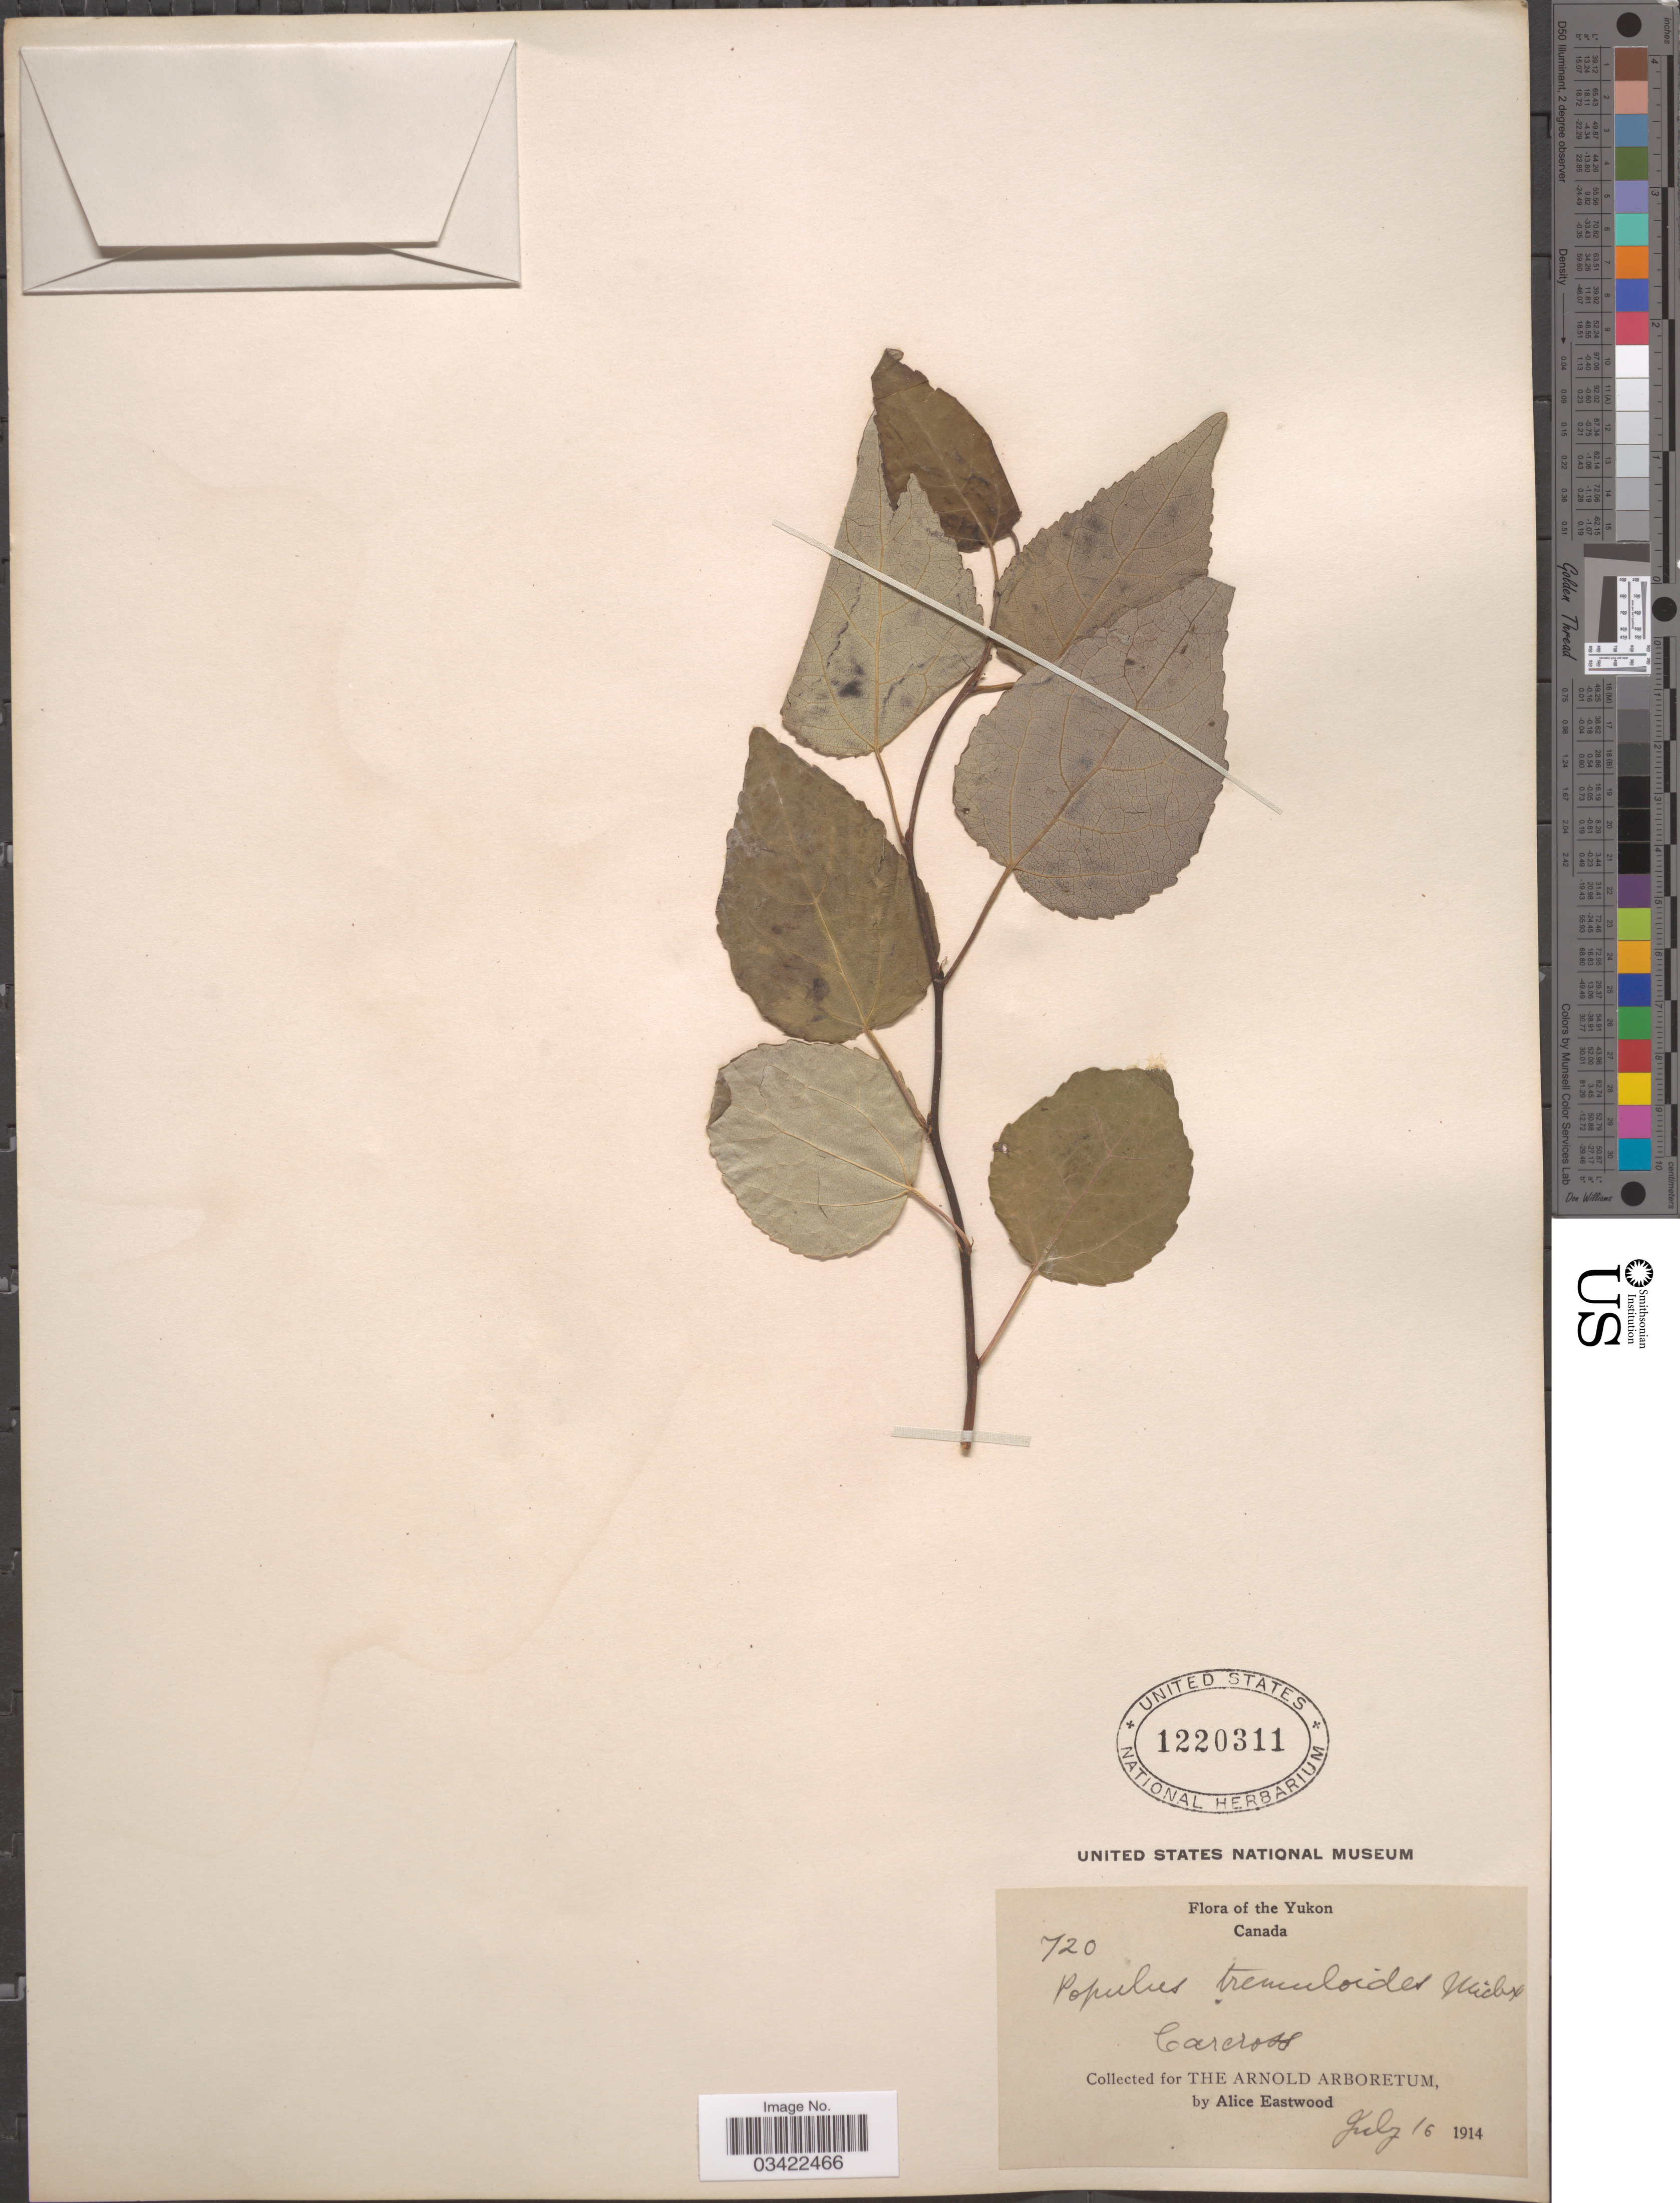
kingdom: Plantae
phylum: Tracheophyta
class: Magnoliopsida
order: Malpighiales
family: Salicaceae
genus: Populus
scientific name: Populus tremuloides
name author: Michx.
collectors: A. Eastwood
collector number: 720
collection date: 1914-07-16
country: Canada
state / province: Yukon Territory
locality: The Yukon. Carcross.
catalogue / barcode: US 1220311